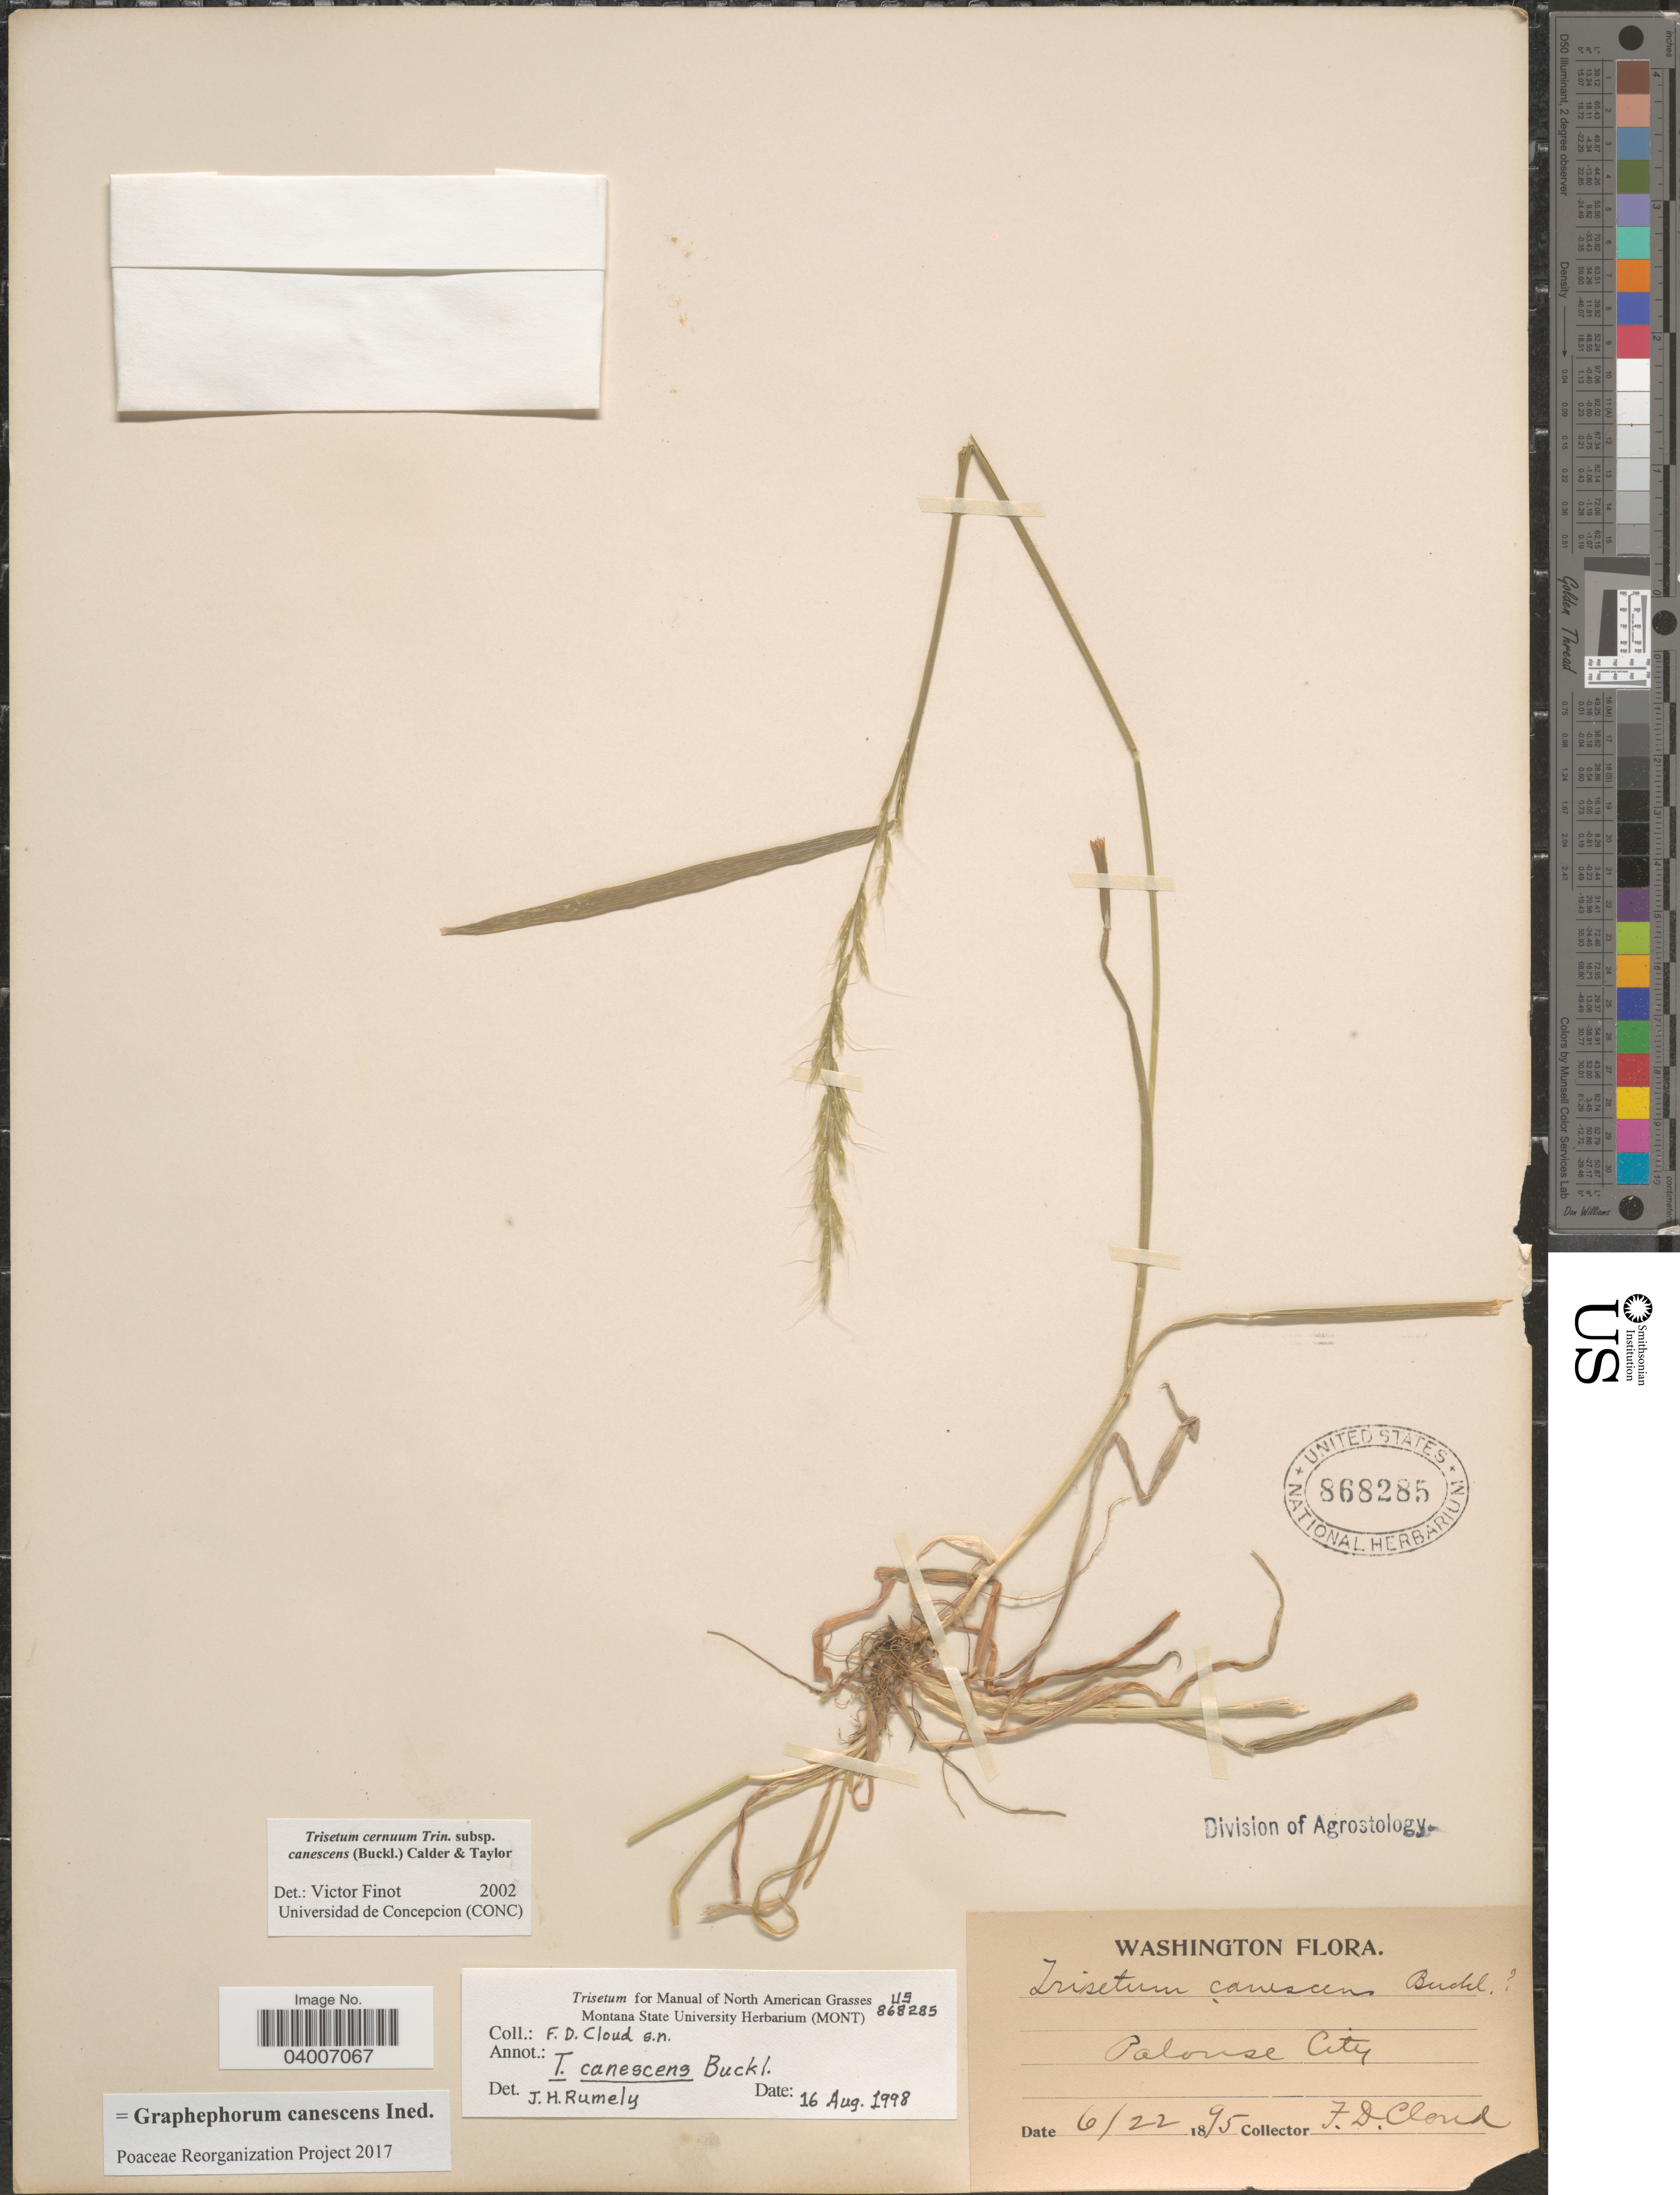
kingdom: Plantae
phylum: Tracheophyta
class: Liliopsida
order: Poales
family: Poaceae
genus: Graphephorum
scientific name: Graphephorum canescens ined.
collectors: F. Cloud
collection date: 1895-06-22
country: United States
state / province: Washington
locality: Palouse City.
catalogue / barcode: US 868285